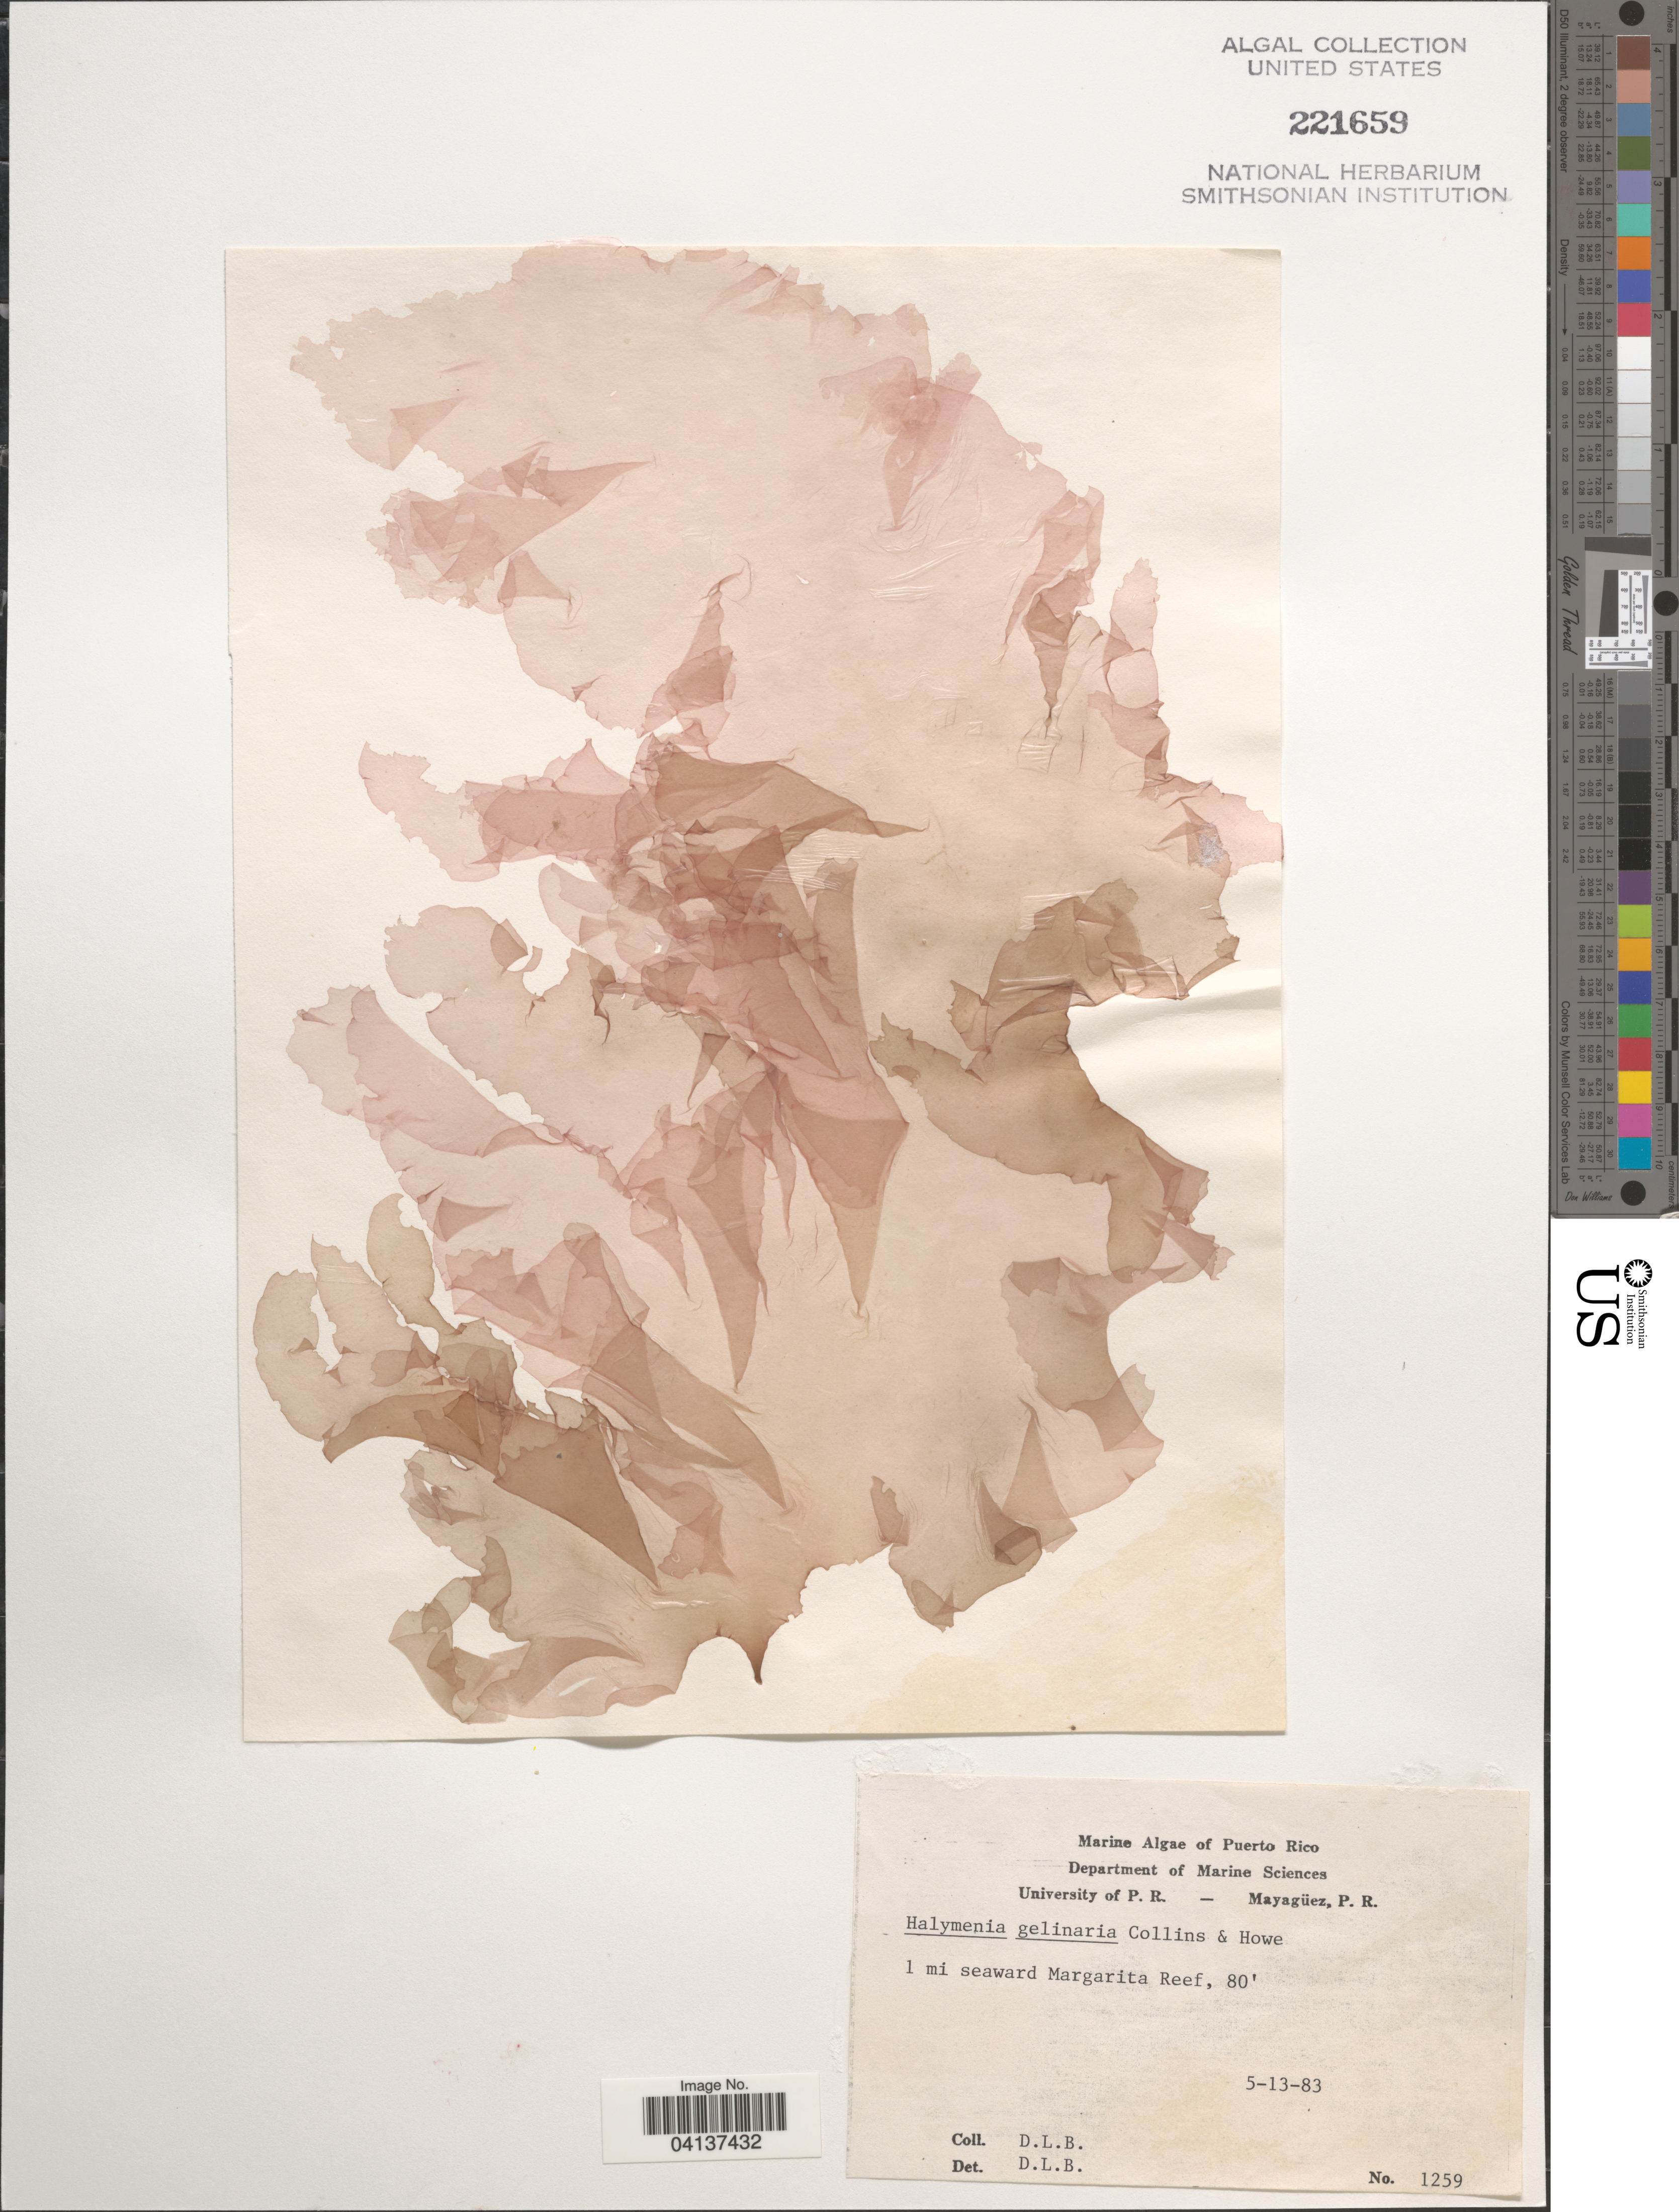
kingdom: Plantae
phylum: Rhodophyta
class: Florideophyceae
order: Halymeniales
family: Halymeniaceae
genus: Halymenia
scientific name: Halymenia floridana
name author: J. Agardh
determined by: Algae name updating Project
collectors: D. L. B.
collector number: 1259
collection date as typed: Transcribed d/m/y: 13/5/83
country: Puerto Rico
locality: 1 mi seaward Margarita Reef.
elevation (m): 24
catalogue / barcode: US 221659